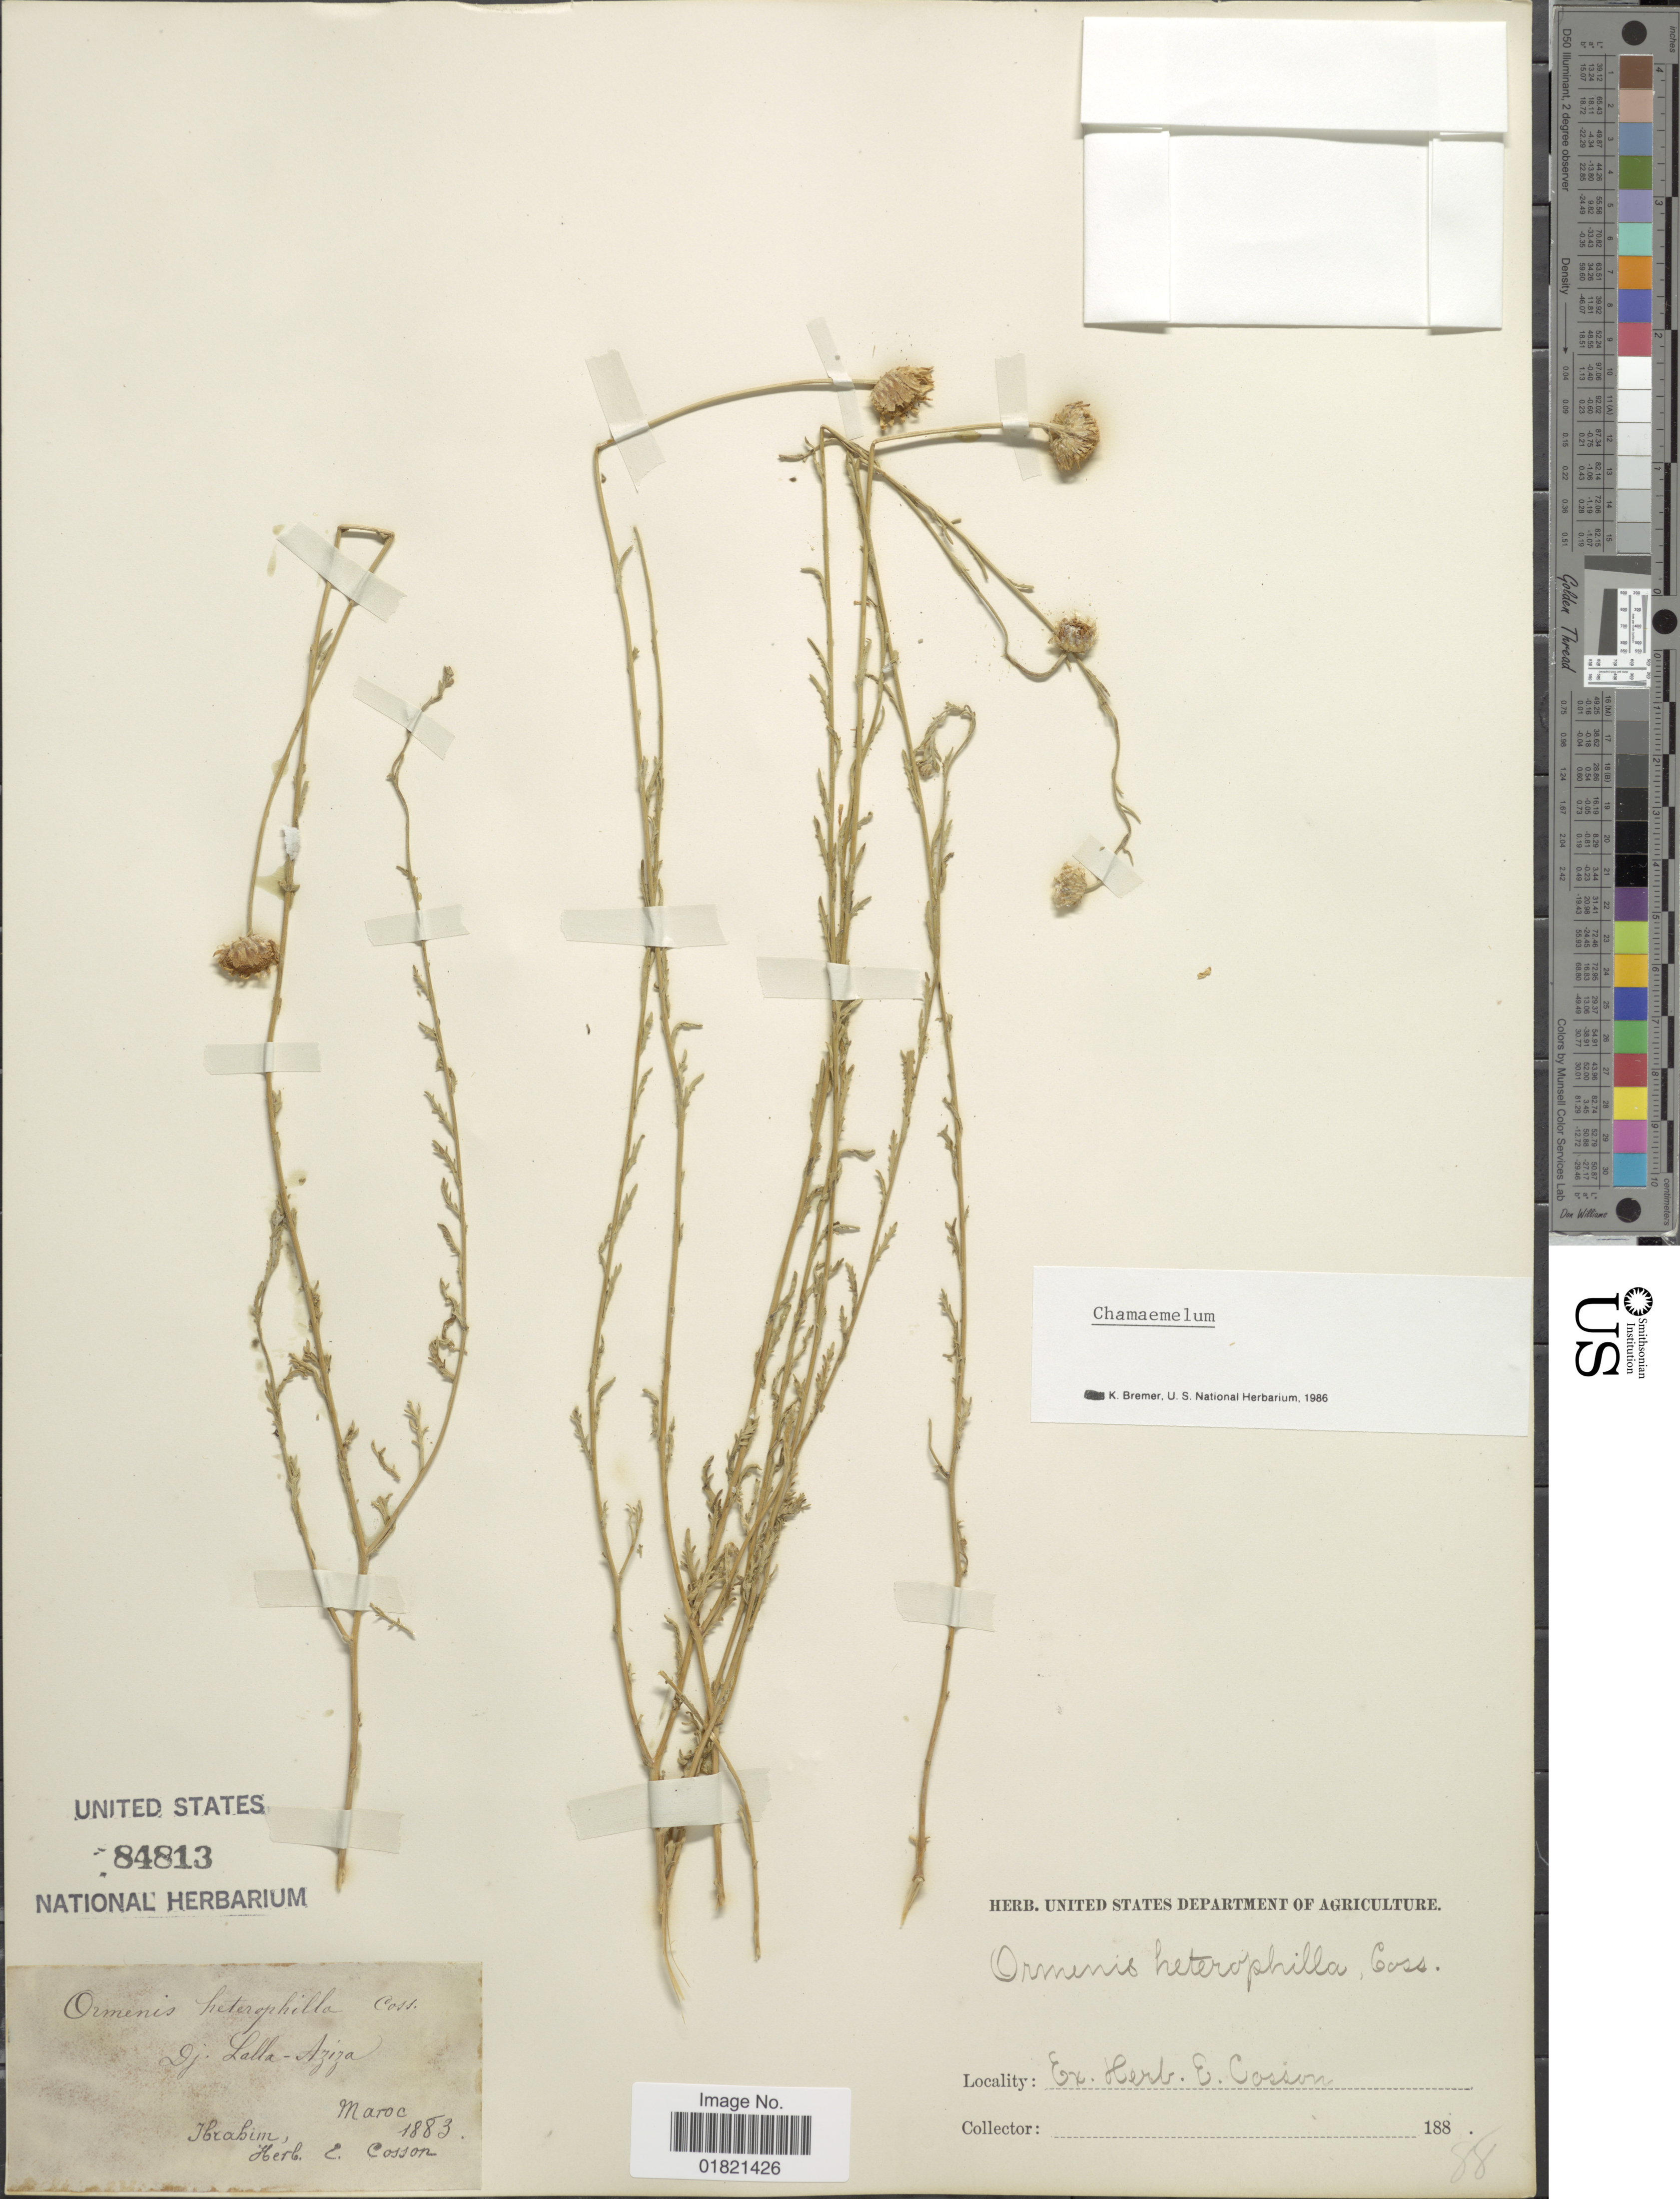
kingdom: Plantae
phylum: Tracheophyta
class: Magnoliopsida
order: Asterales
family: Asteraceae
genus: Chamaemelum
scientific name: Chamaemelum heterophylla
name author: Coss.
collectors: -. Ibrahim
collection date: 1883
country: Morocco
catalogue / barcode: US 84813